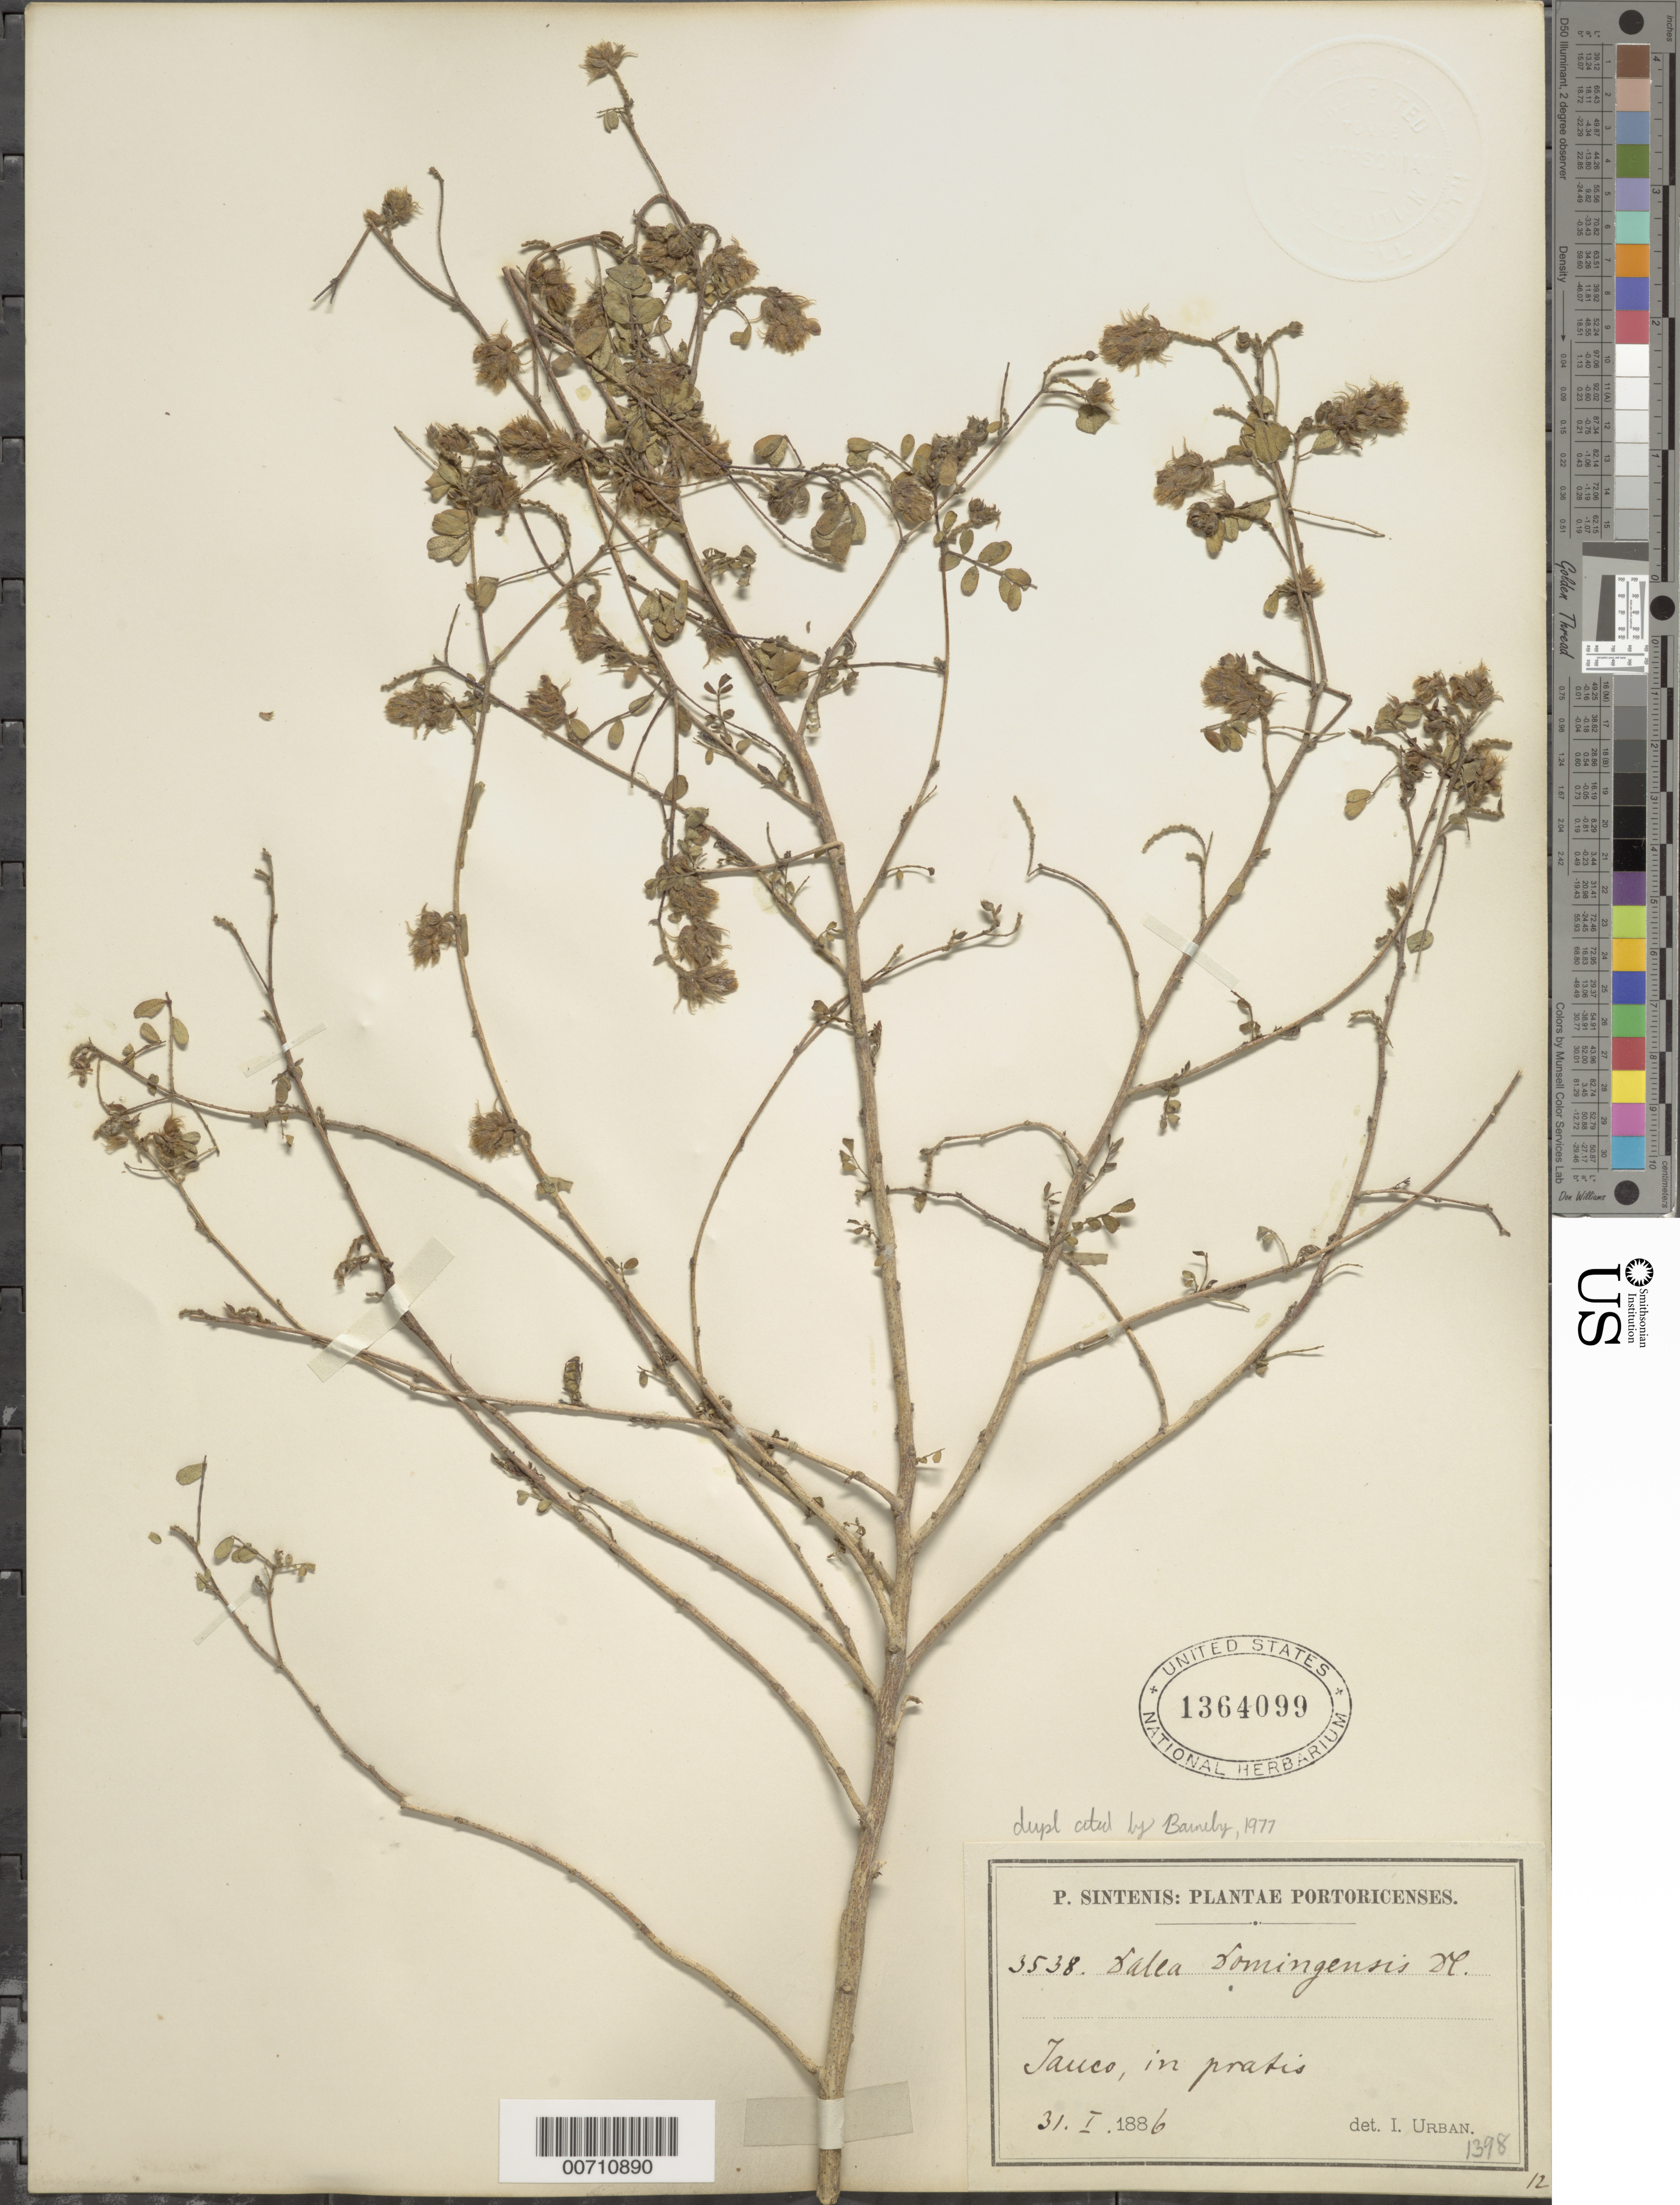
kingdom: Plantae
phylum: Tracheophyta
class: Magnoliopsida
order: Fabales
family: Fabaceae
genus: Dalea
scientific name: Dalea carthagenensis var. portoricana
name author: Barneby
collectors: P. Sintenis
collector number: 3538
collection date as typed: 31 Jan 1886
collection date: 1886-01-31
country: Puerto Rico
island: Greater Antilles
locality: Yauco, in pratis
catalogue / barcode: US 1364099